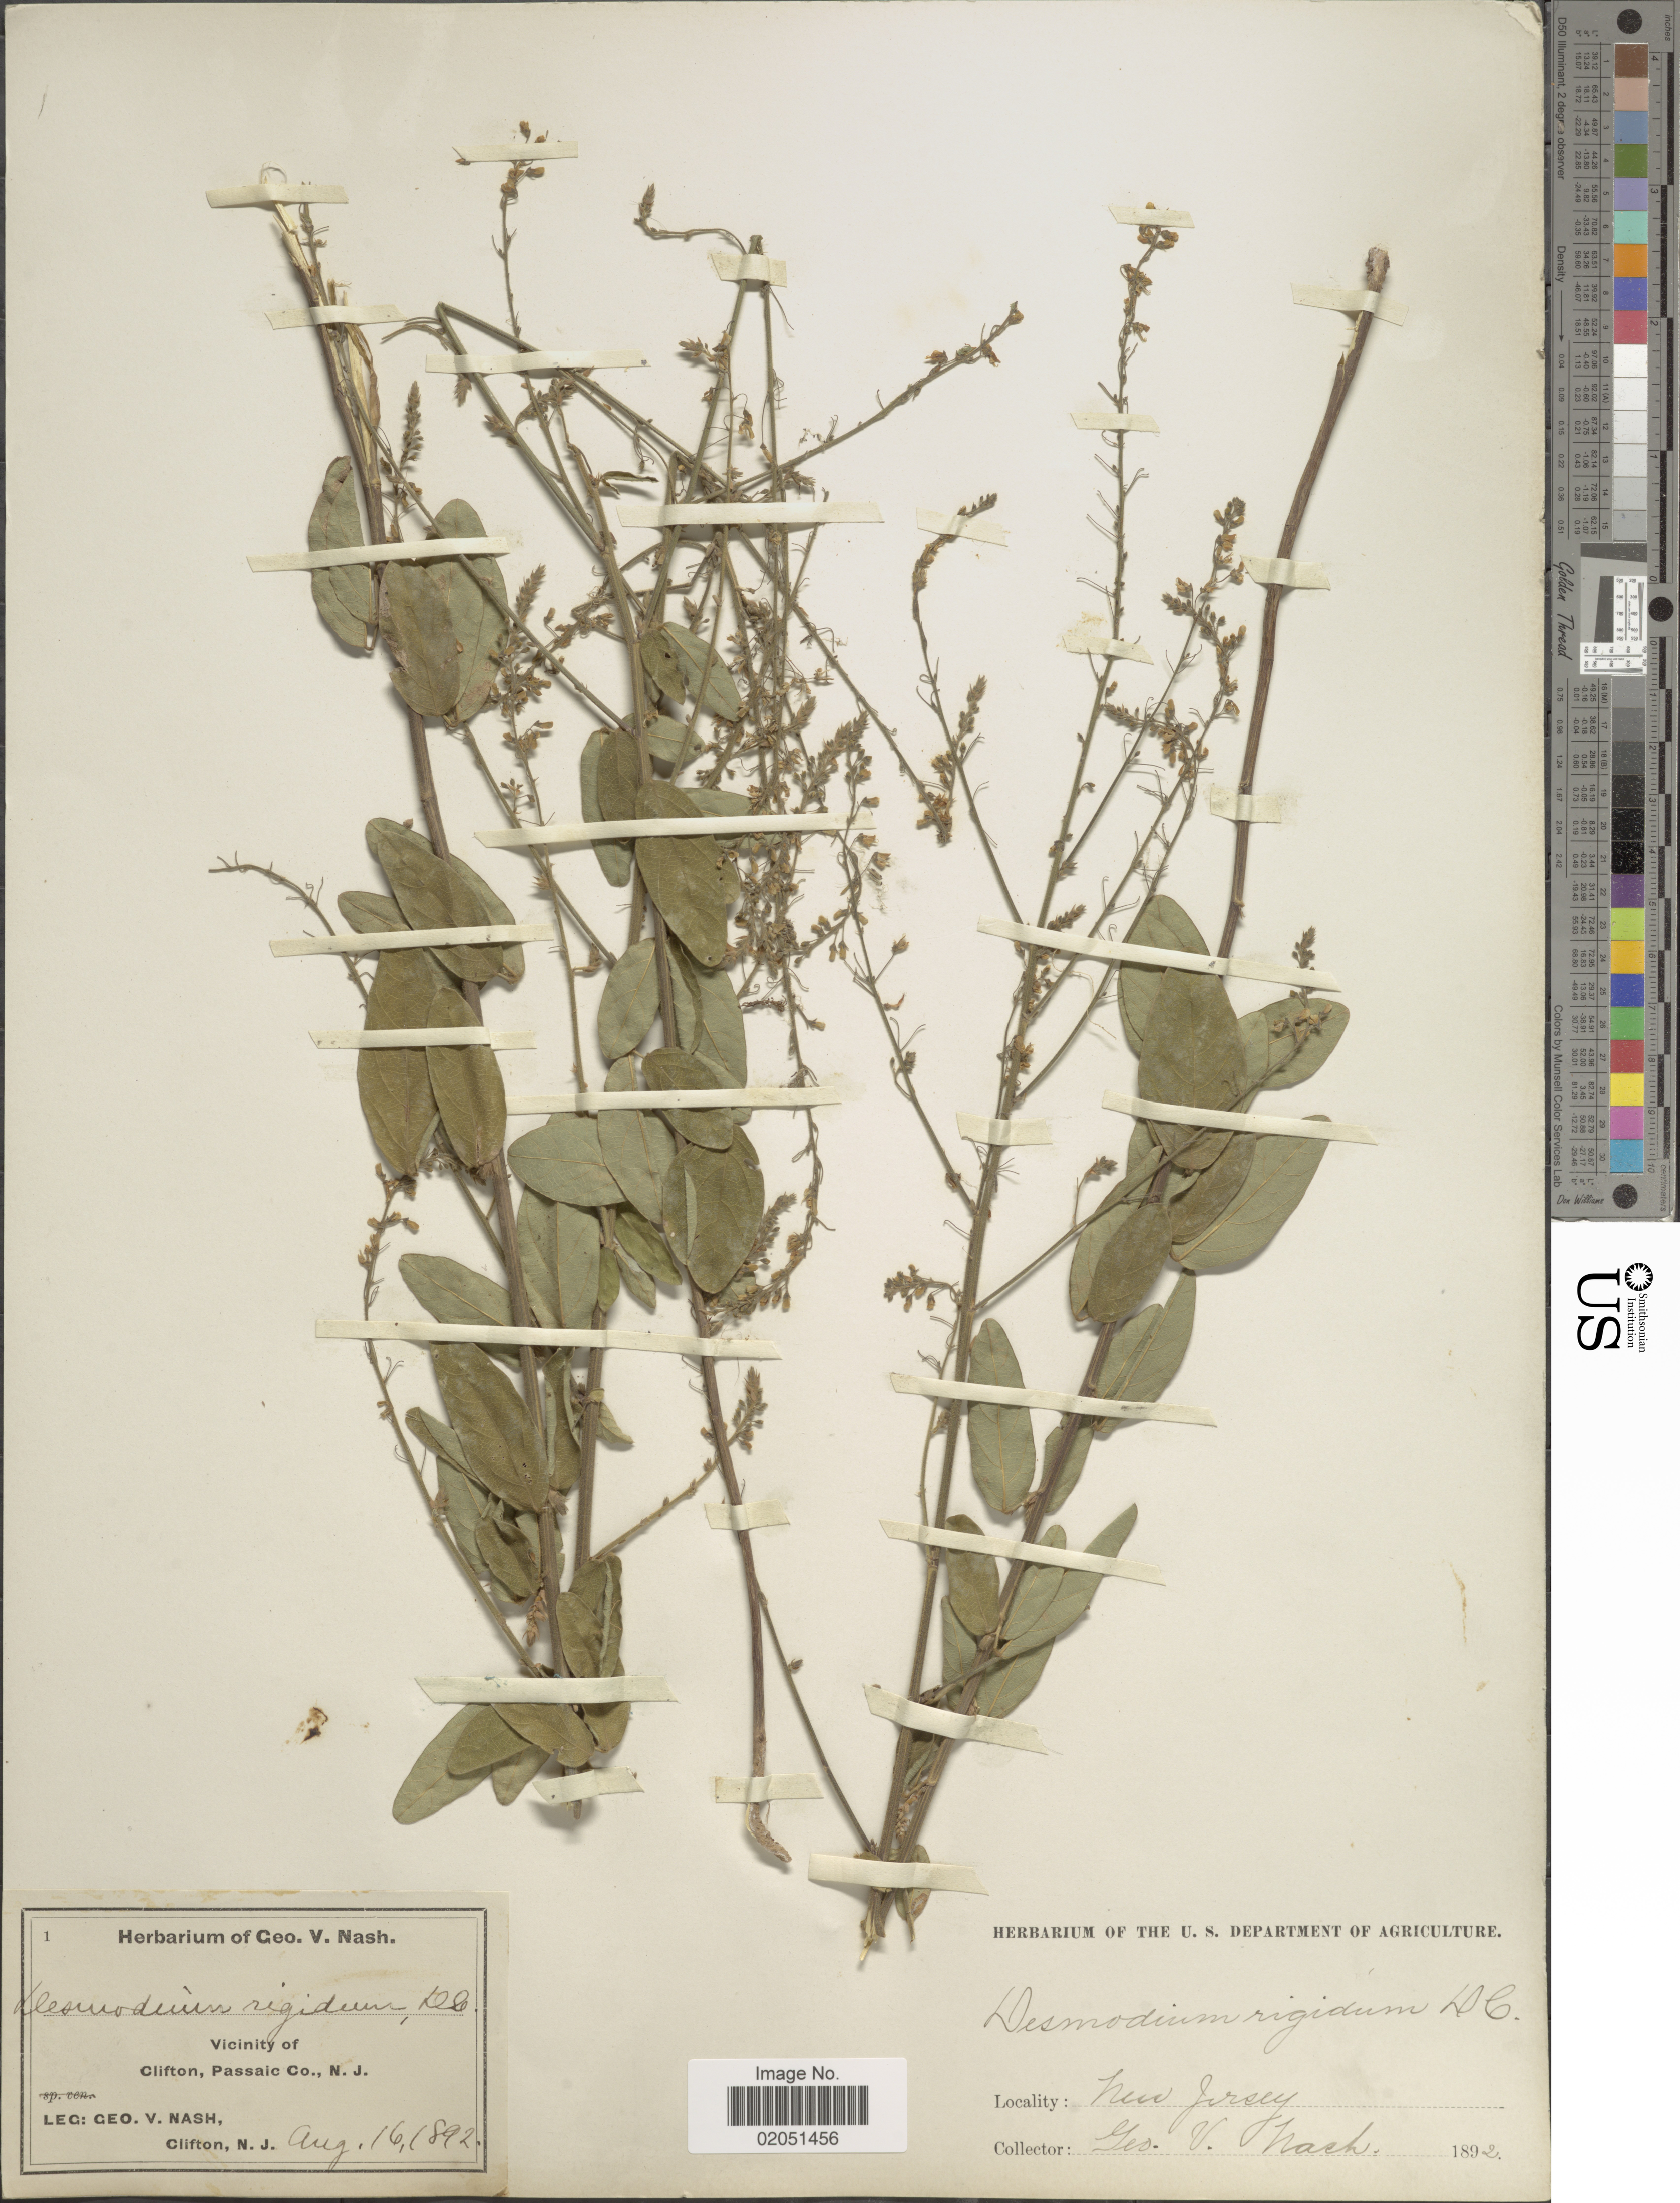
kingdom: Plantae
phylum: Tracheophyta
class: Magnoliopsida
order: Fabales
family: Fabaceae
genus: Desmodium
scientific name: Desmodium rigidum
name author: (Elliott) DC.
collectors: G. V. Nash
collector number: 1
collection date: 1892-08-16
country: United States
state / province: New Jersey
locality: Vicinity of Clifton, Passaic Co.